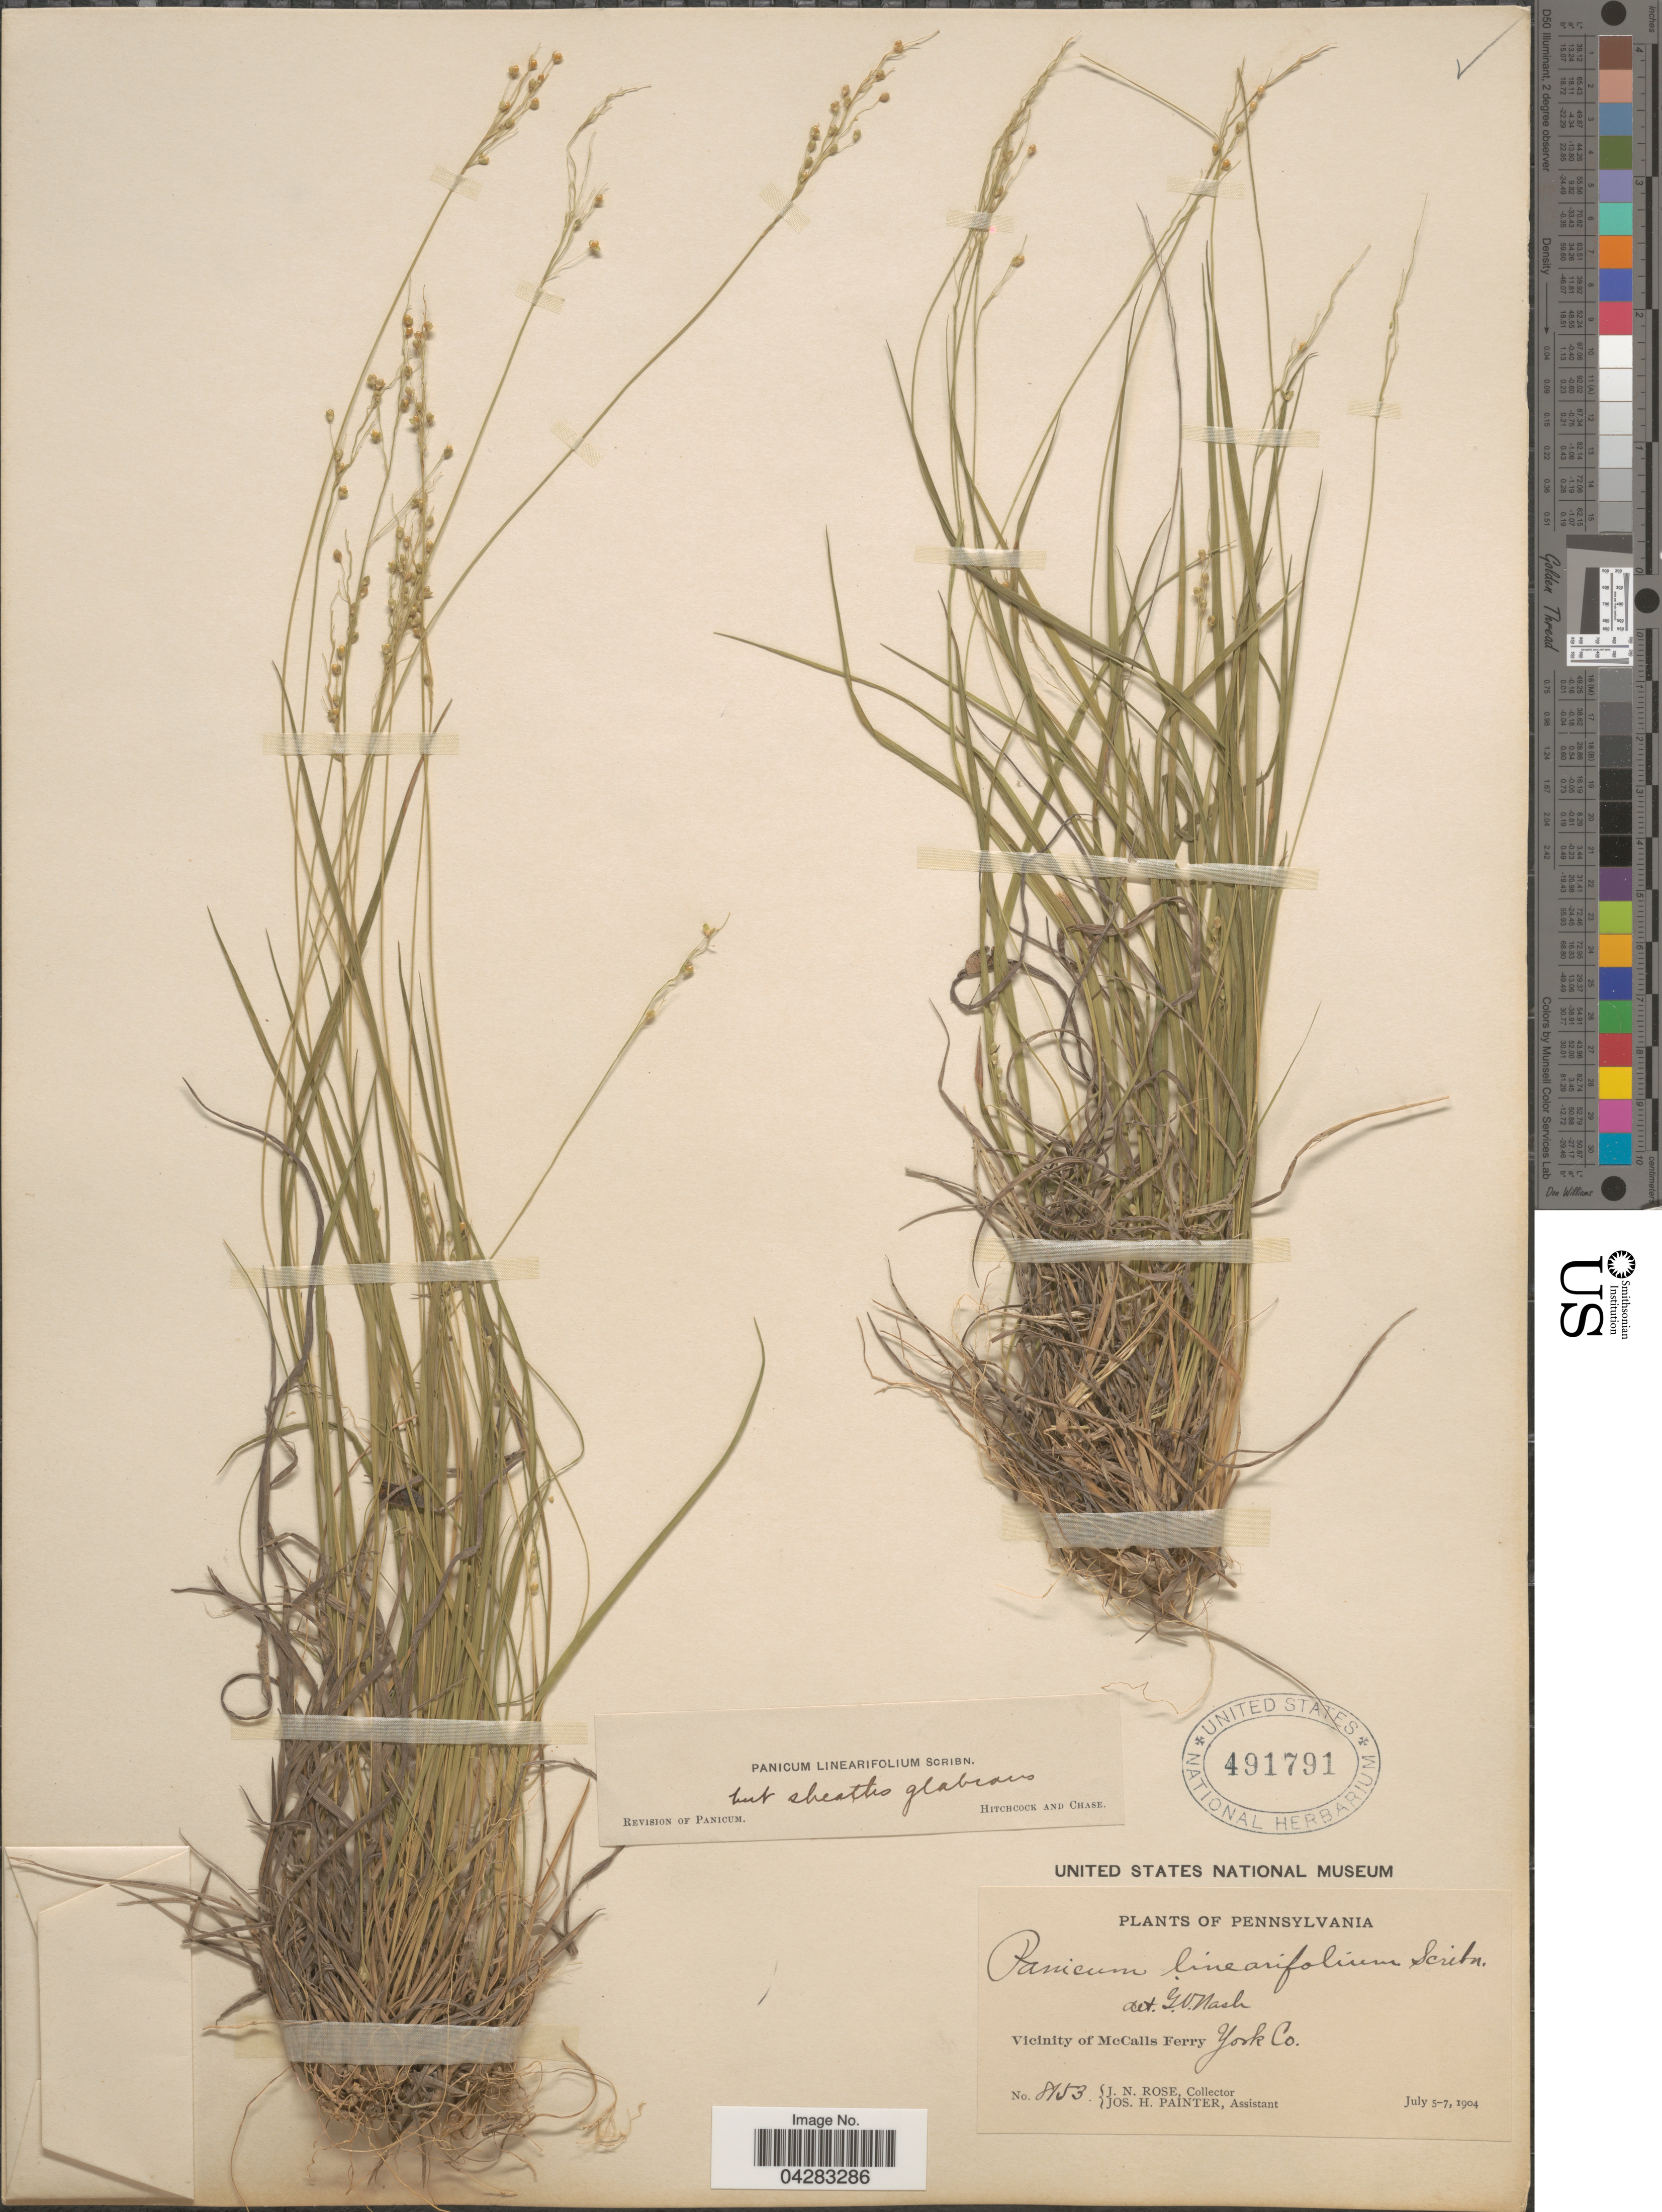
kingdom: Plantae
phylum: Tracheophyta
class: Liliopsida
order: Poales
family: Poaceae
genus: Dichanthelium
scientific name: Dichanthelium linearifolium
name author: (Scribn.) Gould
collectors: J. N. Rose & J. H. Painter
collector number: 8153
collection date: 1904-07-05/1904-07-07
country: United States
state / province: Pennsylvania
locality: Vicinity of McCalls Ferry. York Co.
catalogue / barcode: US 491791